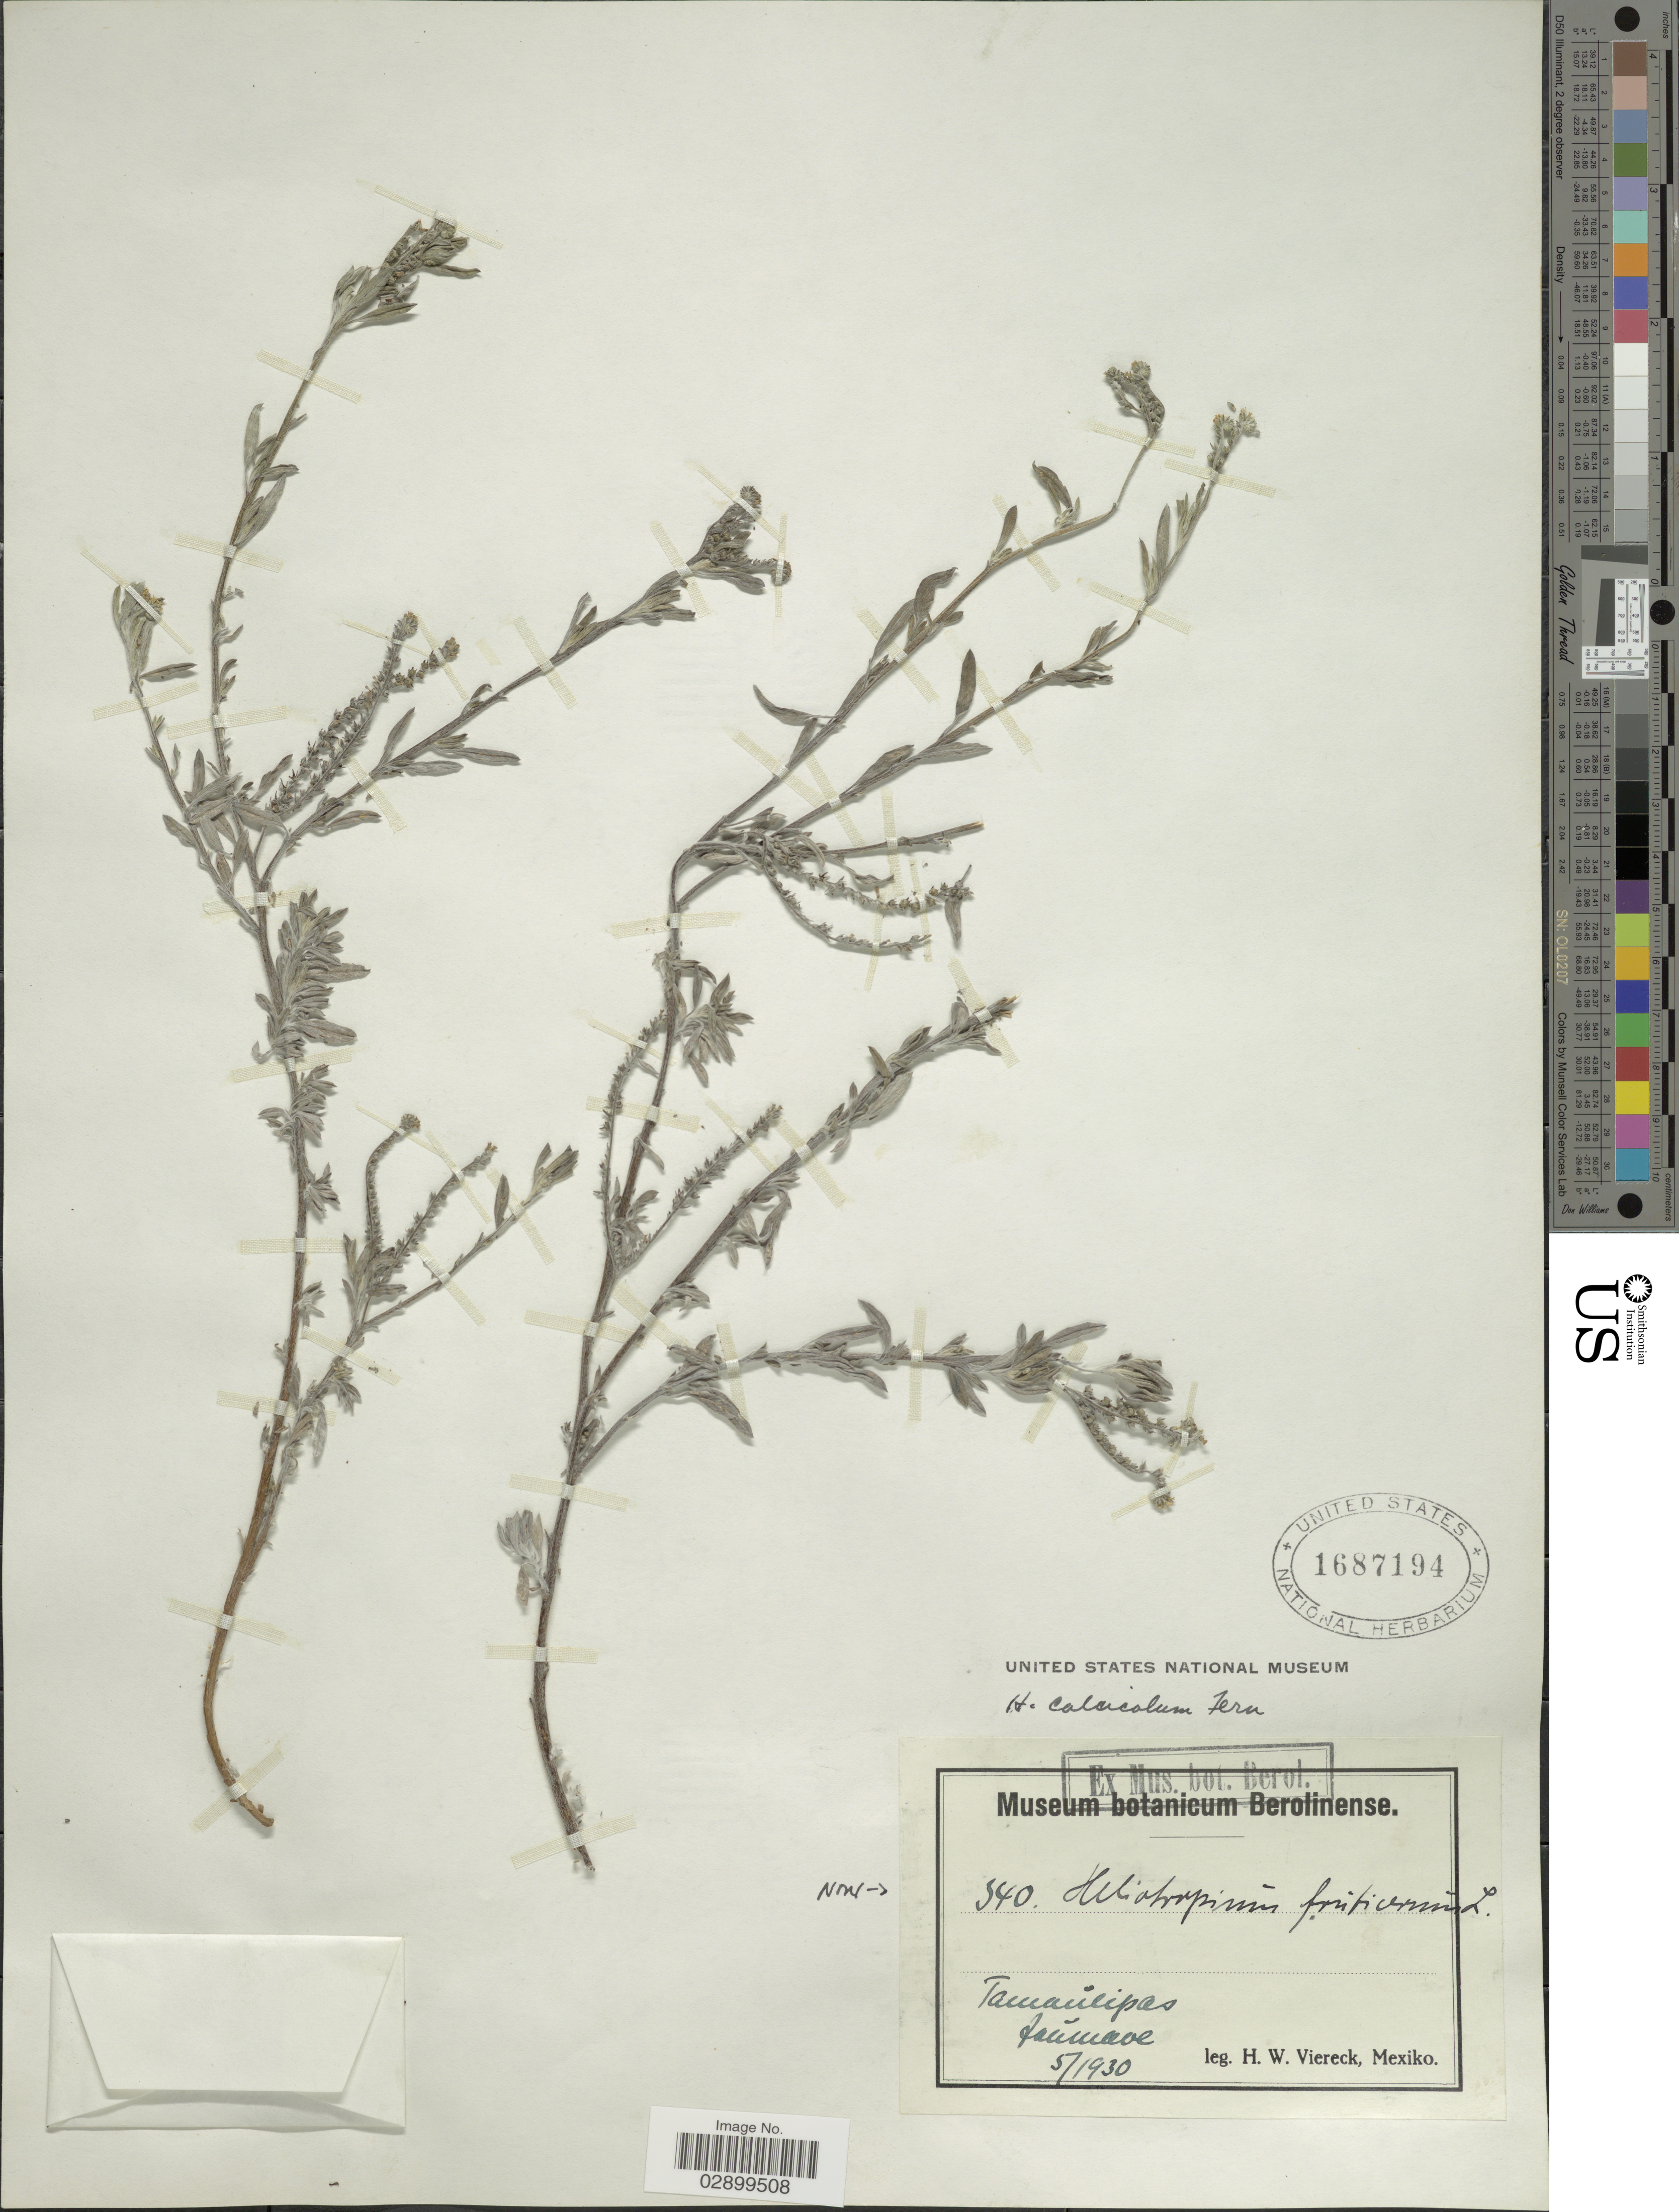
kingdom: Plantae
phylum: Tracheophyta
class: Magnoliopsida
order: Boraginales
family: Heliotropiaceae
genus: Heliotropium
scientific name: Heliotropium calcicola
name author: Fernald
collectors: H. W. Viereck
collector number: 340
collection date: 1930-05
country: Mexico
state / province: Tamaulipas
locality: Jaümave.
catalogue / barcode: US 1687194